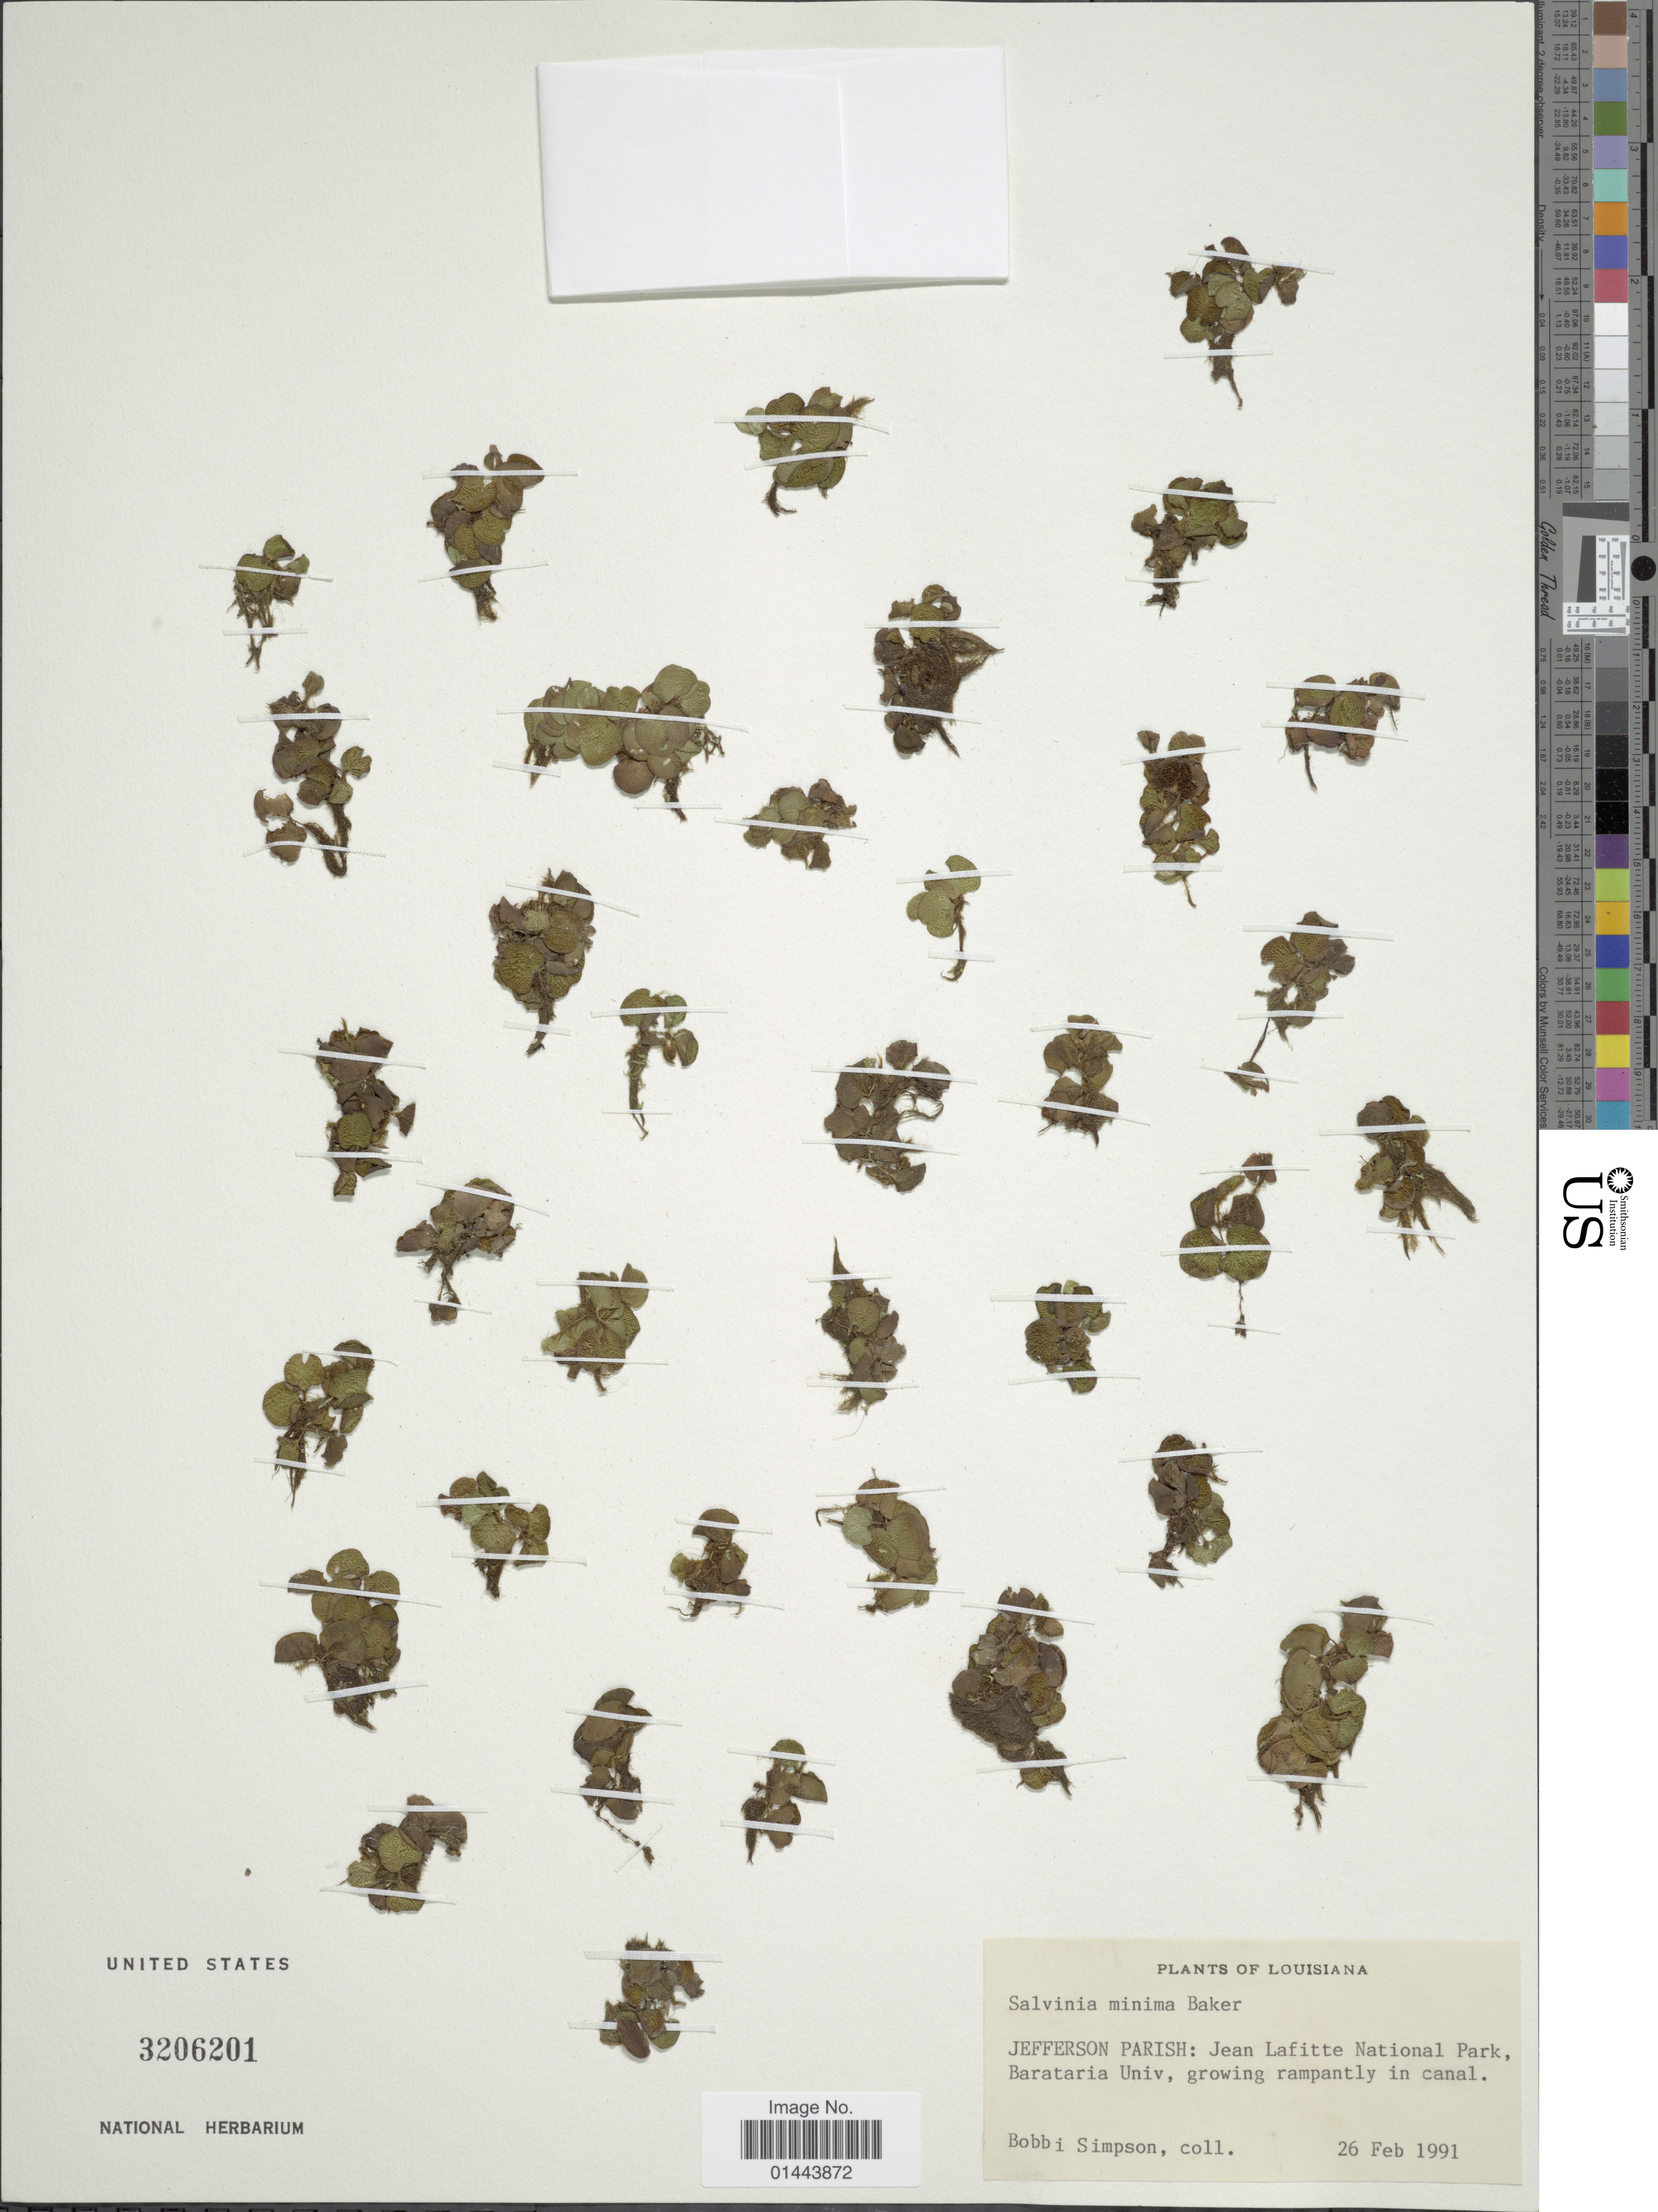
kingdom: Plantae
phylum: Tracheophyta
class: Polypodiopsida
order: Salviniales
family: Salviniaceae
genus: Salvinia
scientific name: Salvinia minima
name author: Baker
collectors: B. Simpson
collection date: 1991-02-26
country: United States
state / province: Louisiana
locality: Jefferson Parish: Jean Lafitte National Park, Barataria Univ, growing rampantly in canal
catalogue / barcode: US 3206201